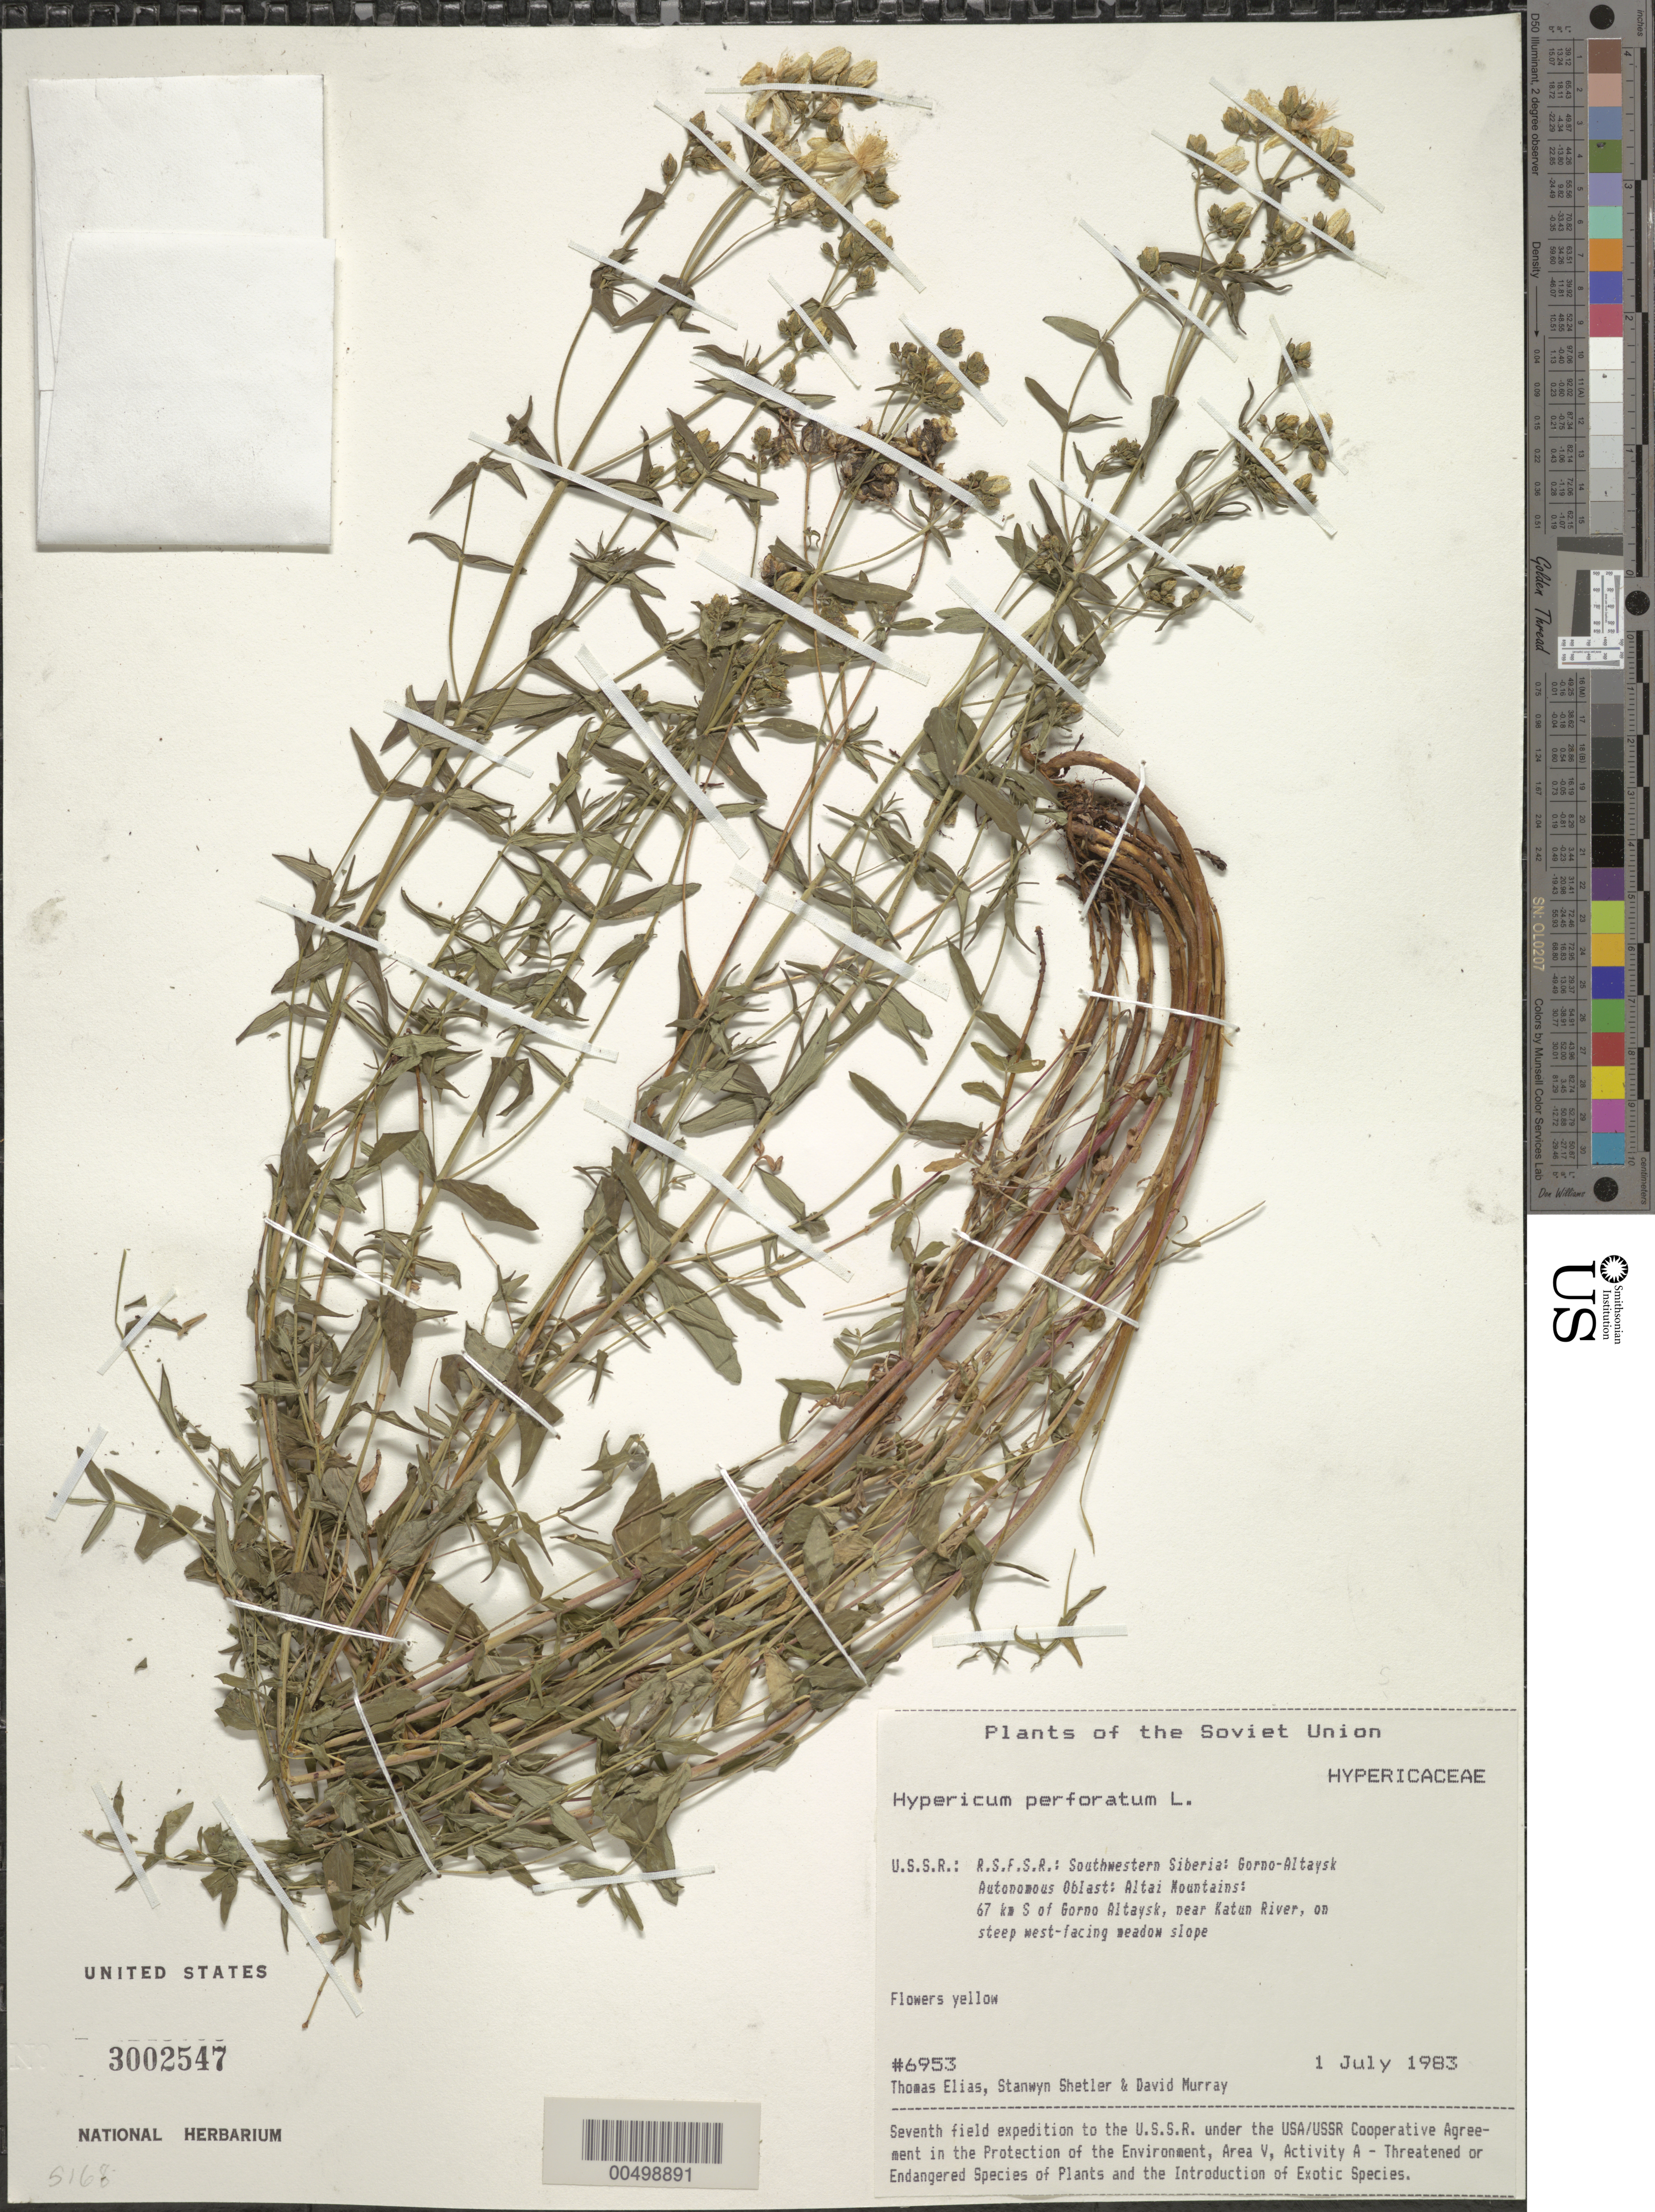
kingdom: Plantae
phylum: Tracheophyta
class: Magnoliopsida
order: Malpighiales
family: Hypericaceae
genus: Hypericum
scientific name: Hypericum perforatum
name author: L.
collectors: T. Elias, S. Shetler & D. F. Murray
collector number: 6953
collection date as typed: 01 Jul 1983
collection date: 1983-07-01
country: Russian Federation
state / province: Altai Republic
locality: Altai Mountains, 67 km S of Gorno-Altaysk, near Katun River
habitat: on steep west-facing meadow slope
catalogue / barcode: US 3002547